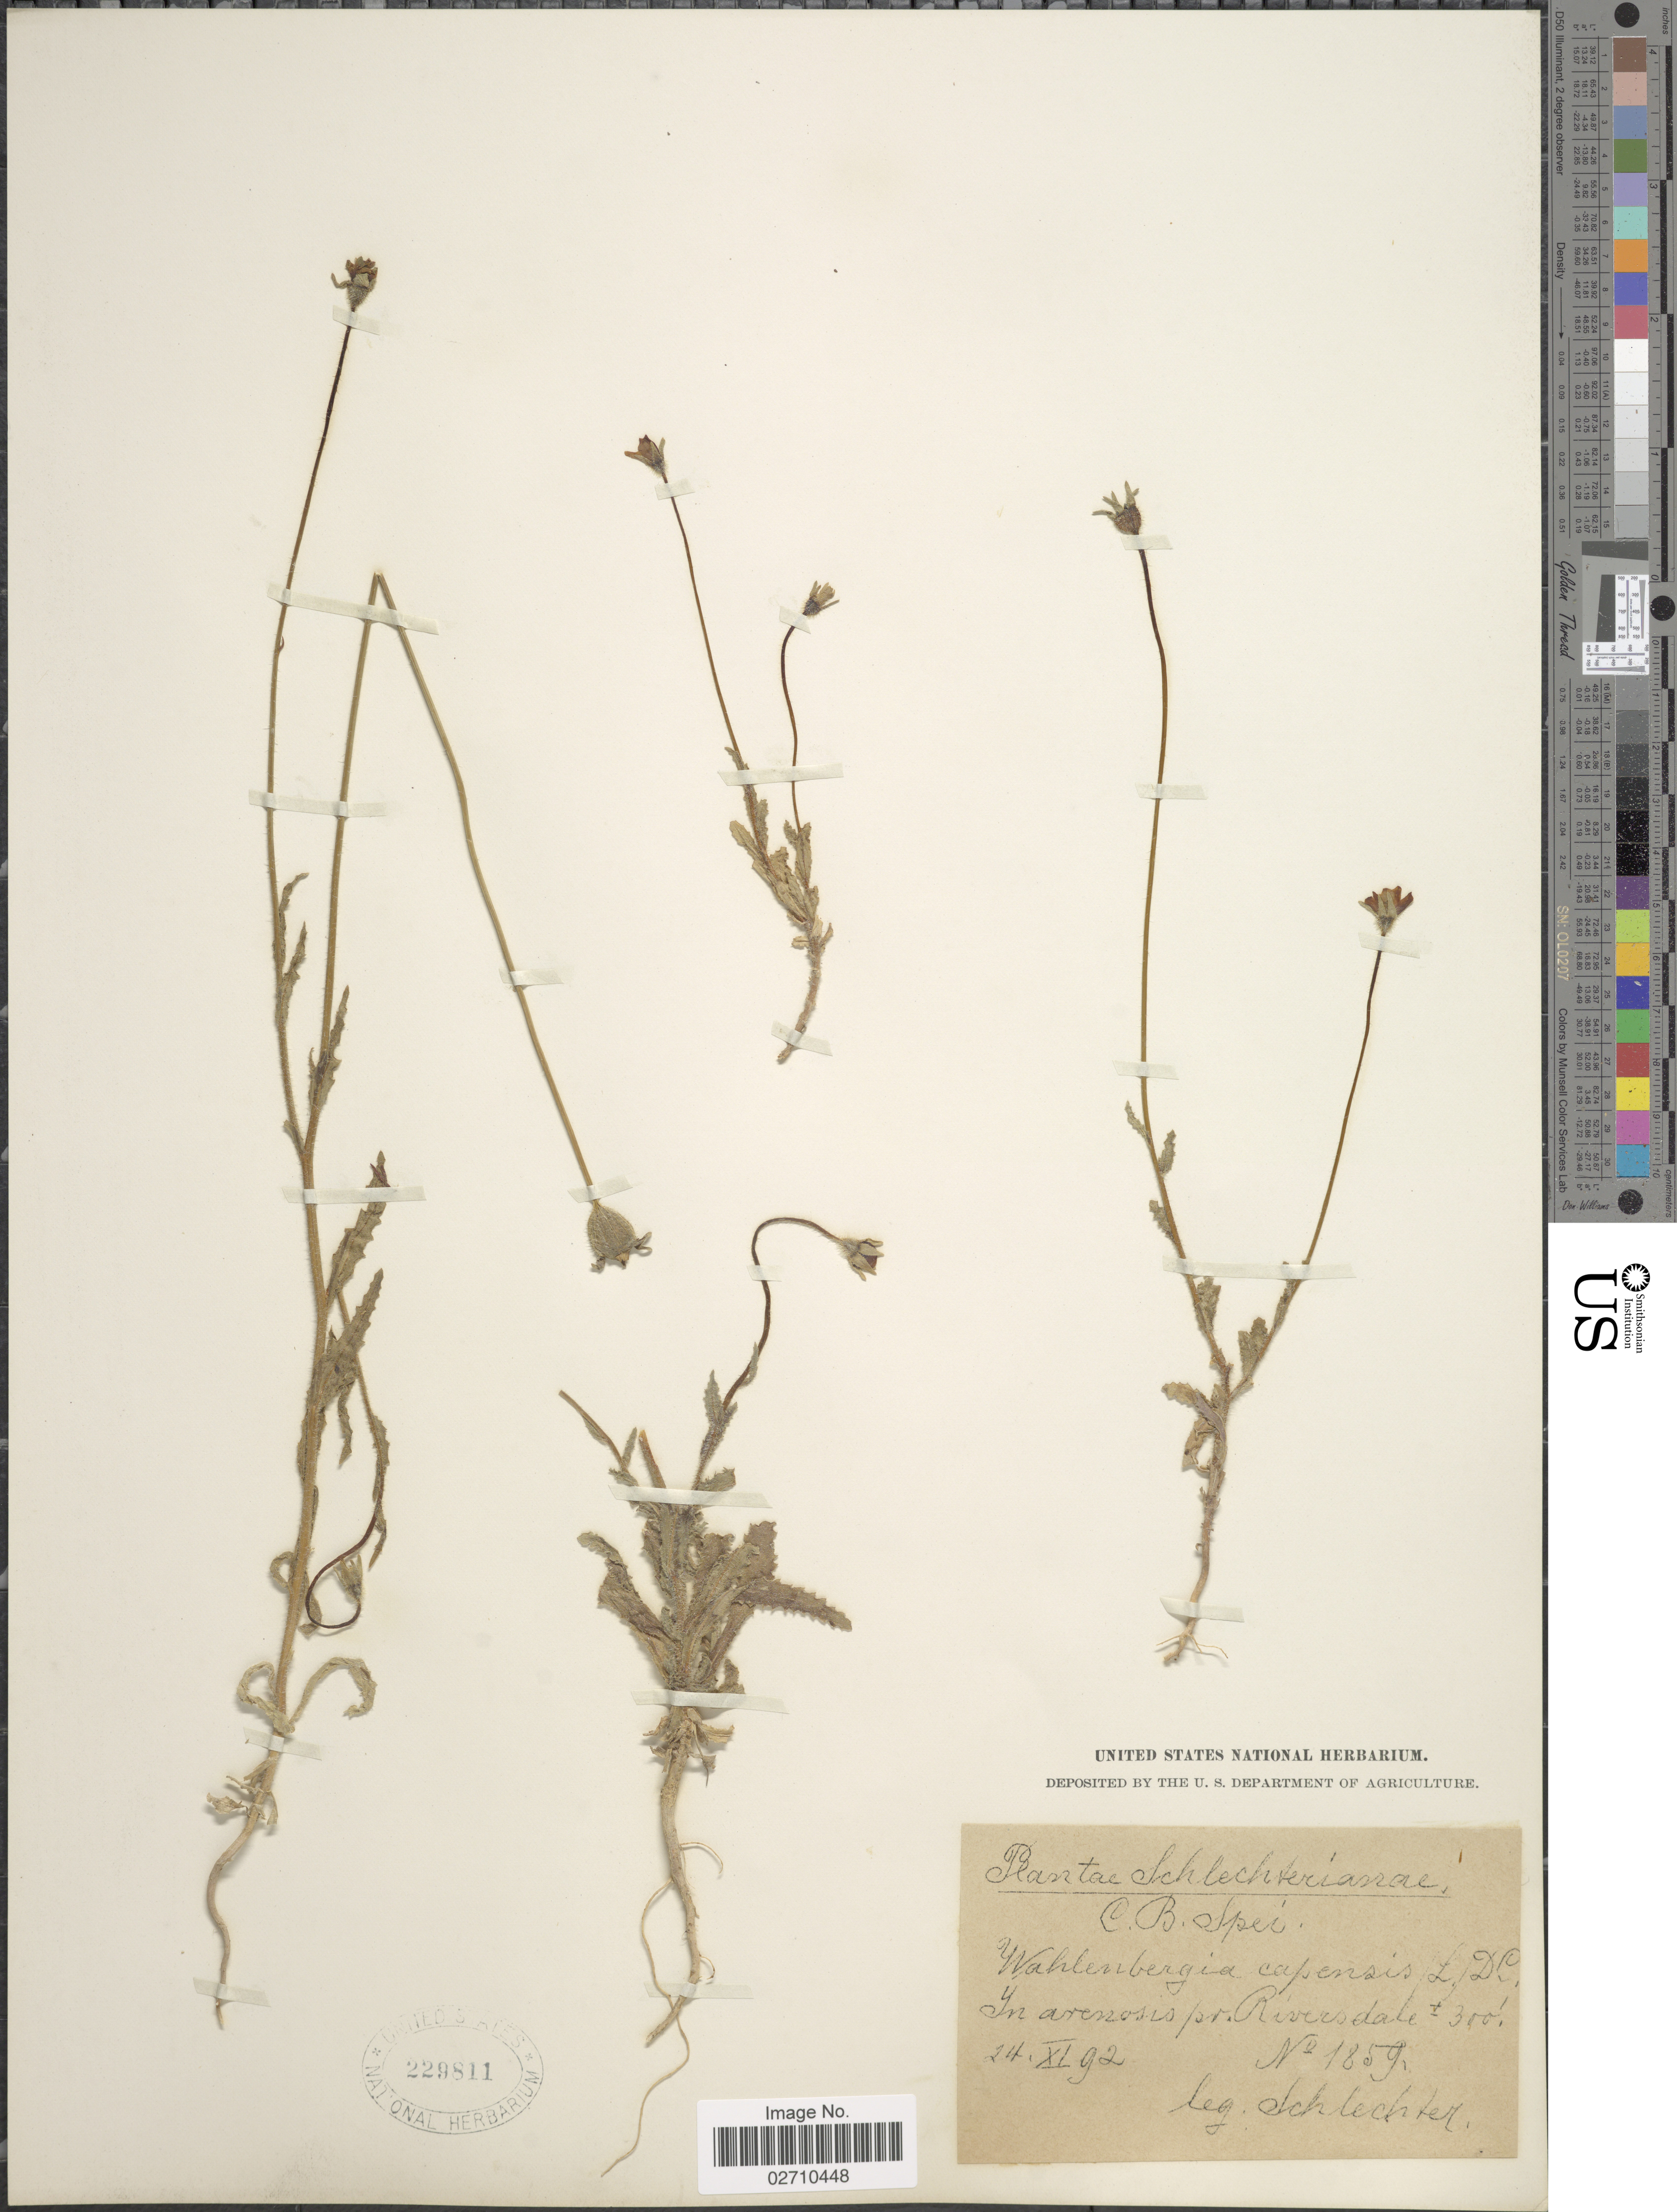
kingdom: Plantae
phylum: Tracheophyta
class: Magnoliopsida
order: Asterales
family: Campanulaceae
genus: Wahlenbergia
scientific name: Wahlenbergia capensis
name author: (L.) A. DC.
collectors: Schlechter, --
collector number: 1859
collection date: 1892-11-24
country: South Africa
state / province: Western Cape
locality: C.B. Spei. In arenosis pr. Riversdale.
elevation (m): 91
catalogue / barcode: US 229811